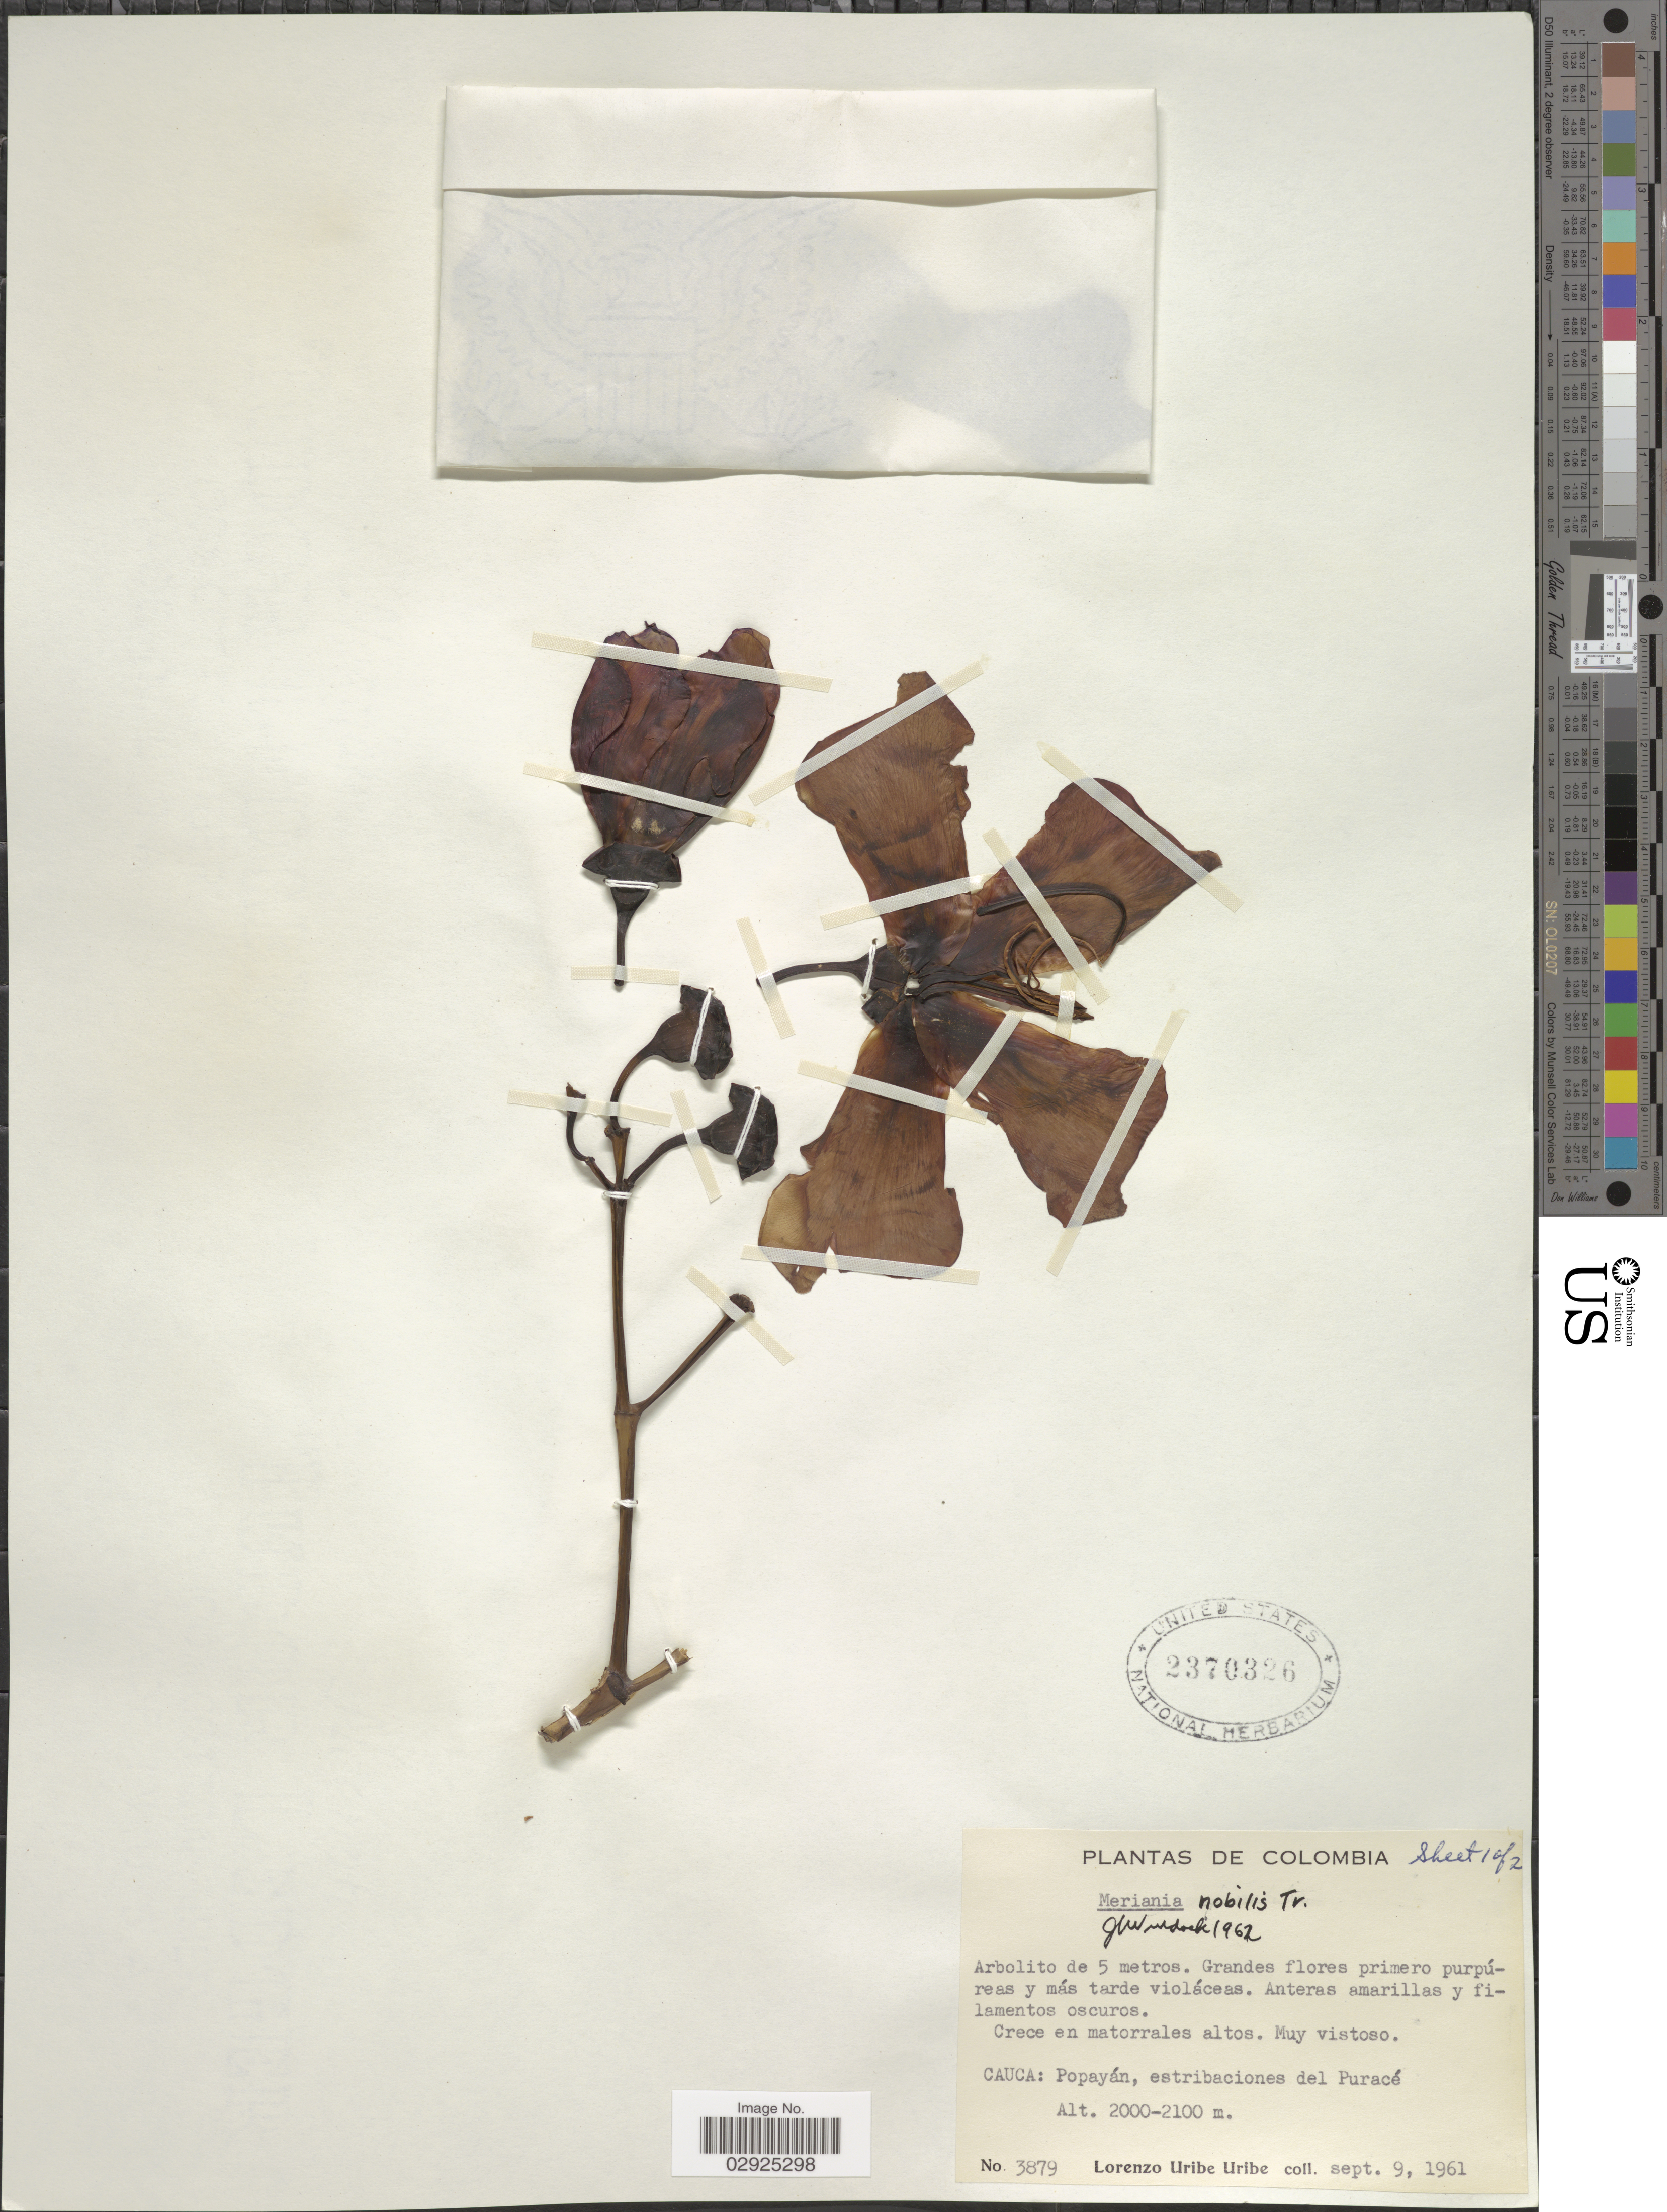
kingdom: Plantae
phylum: Tracheophyta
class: Magnoliopsida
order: Myrtales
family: Melastomataceae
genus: Meriania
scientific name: Meriania nobilis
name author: Triana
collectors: L. Uribe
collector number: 3879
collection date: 1961-09-09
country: Colombia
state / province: Cauca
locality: Cauca: Popayán, estribaciones del Puracé.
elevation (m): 2000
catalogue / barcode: US 2370326